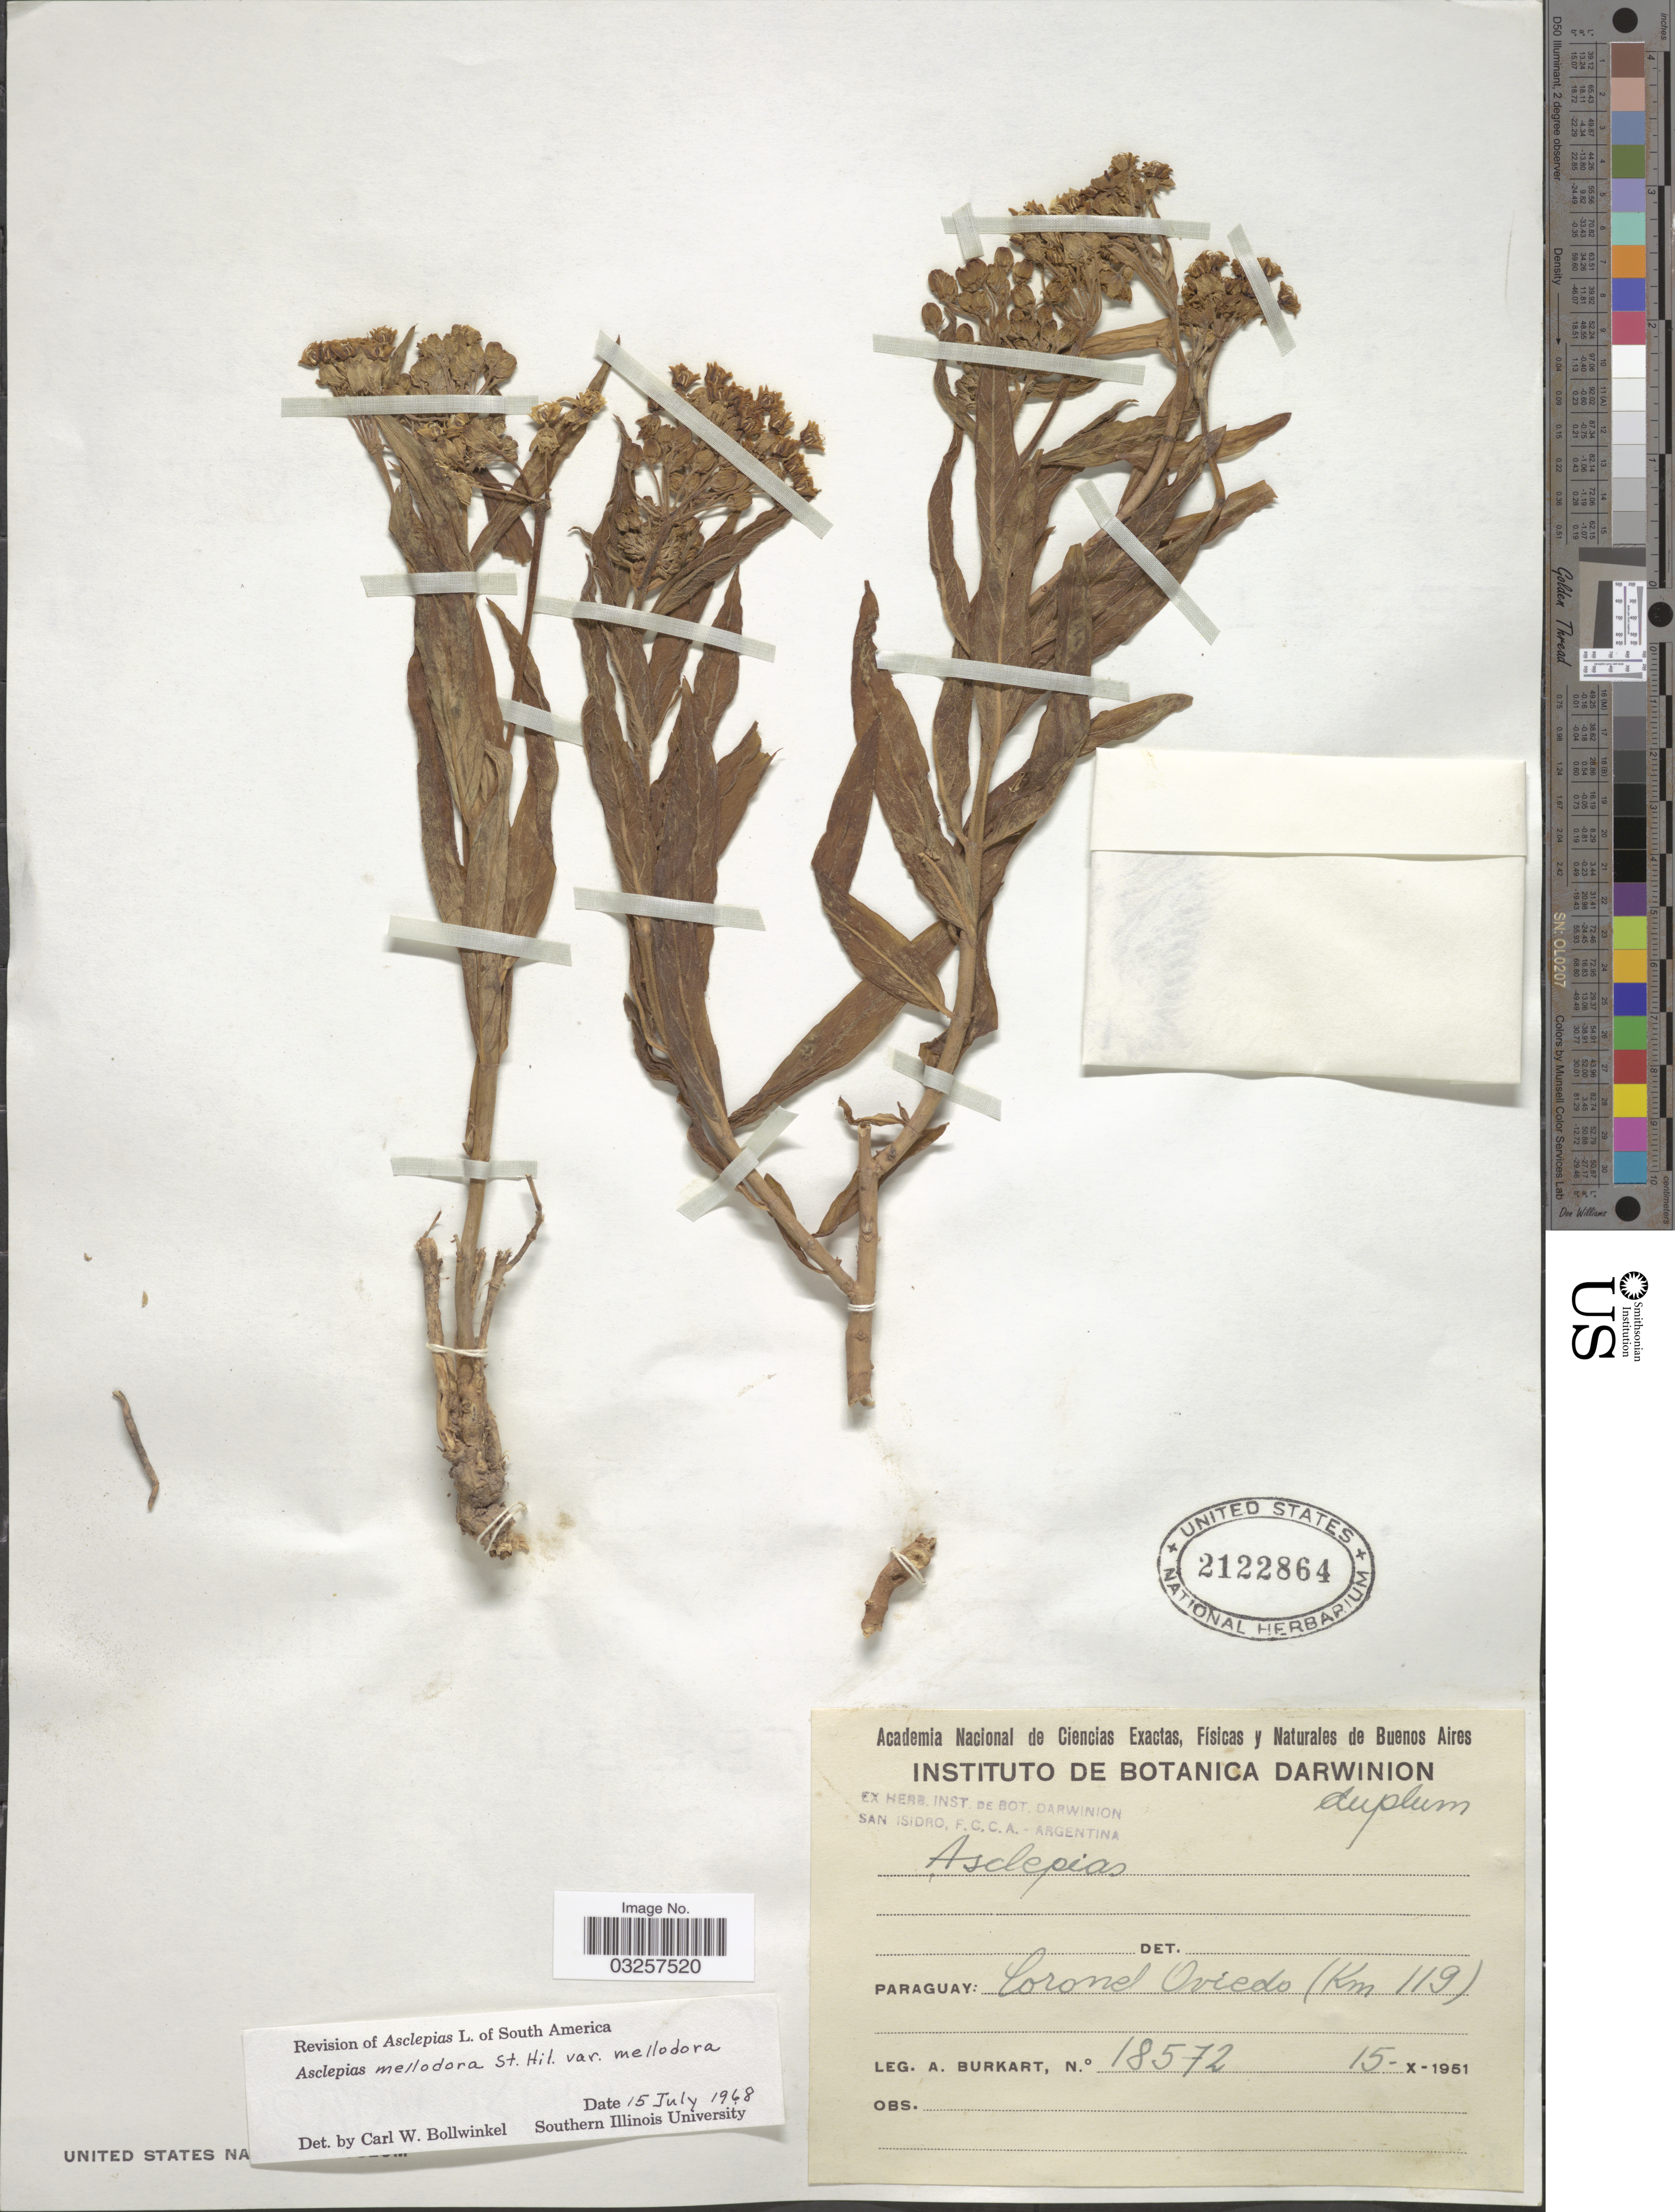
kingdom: Plantae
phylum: Tracheophyta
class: Magnoliopsida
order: Gentianales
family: Apocynaceae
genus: Asclepias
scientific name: Asclepias mellodora var. mellodora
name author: A. St.-Hil.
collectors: A. E. Burkart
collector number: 18572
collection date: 1951-10-15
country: Paraguay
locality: Coronel Oviedo (Km 119).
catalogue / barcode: US 2122864